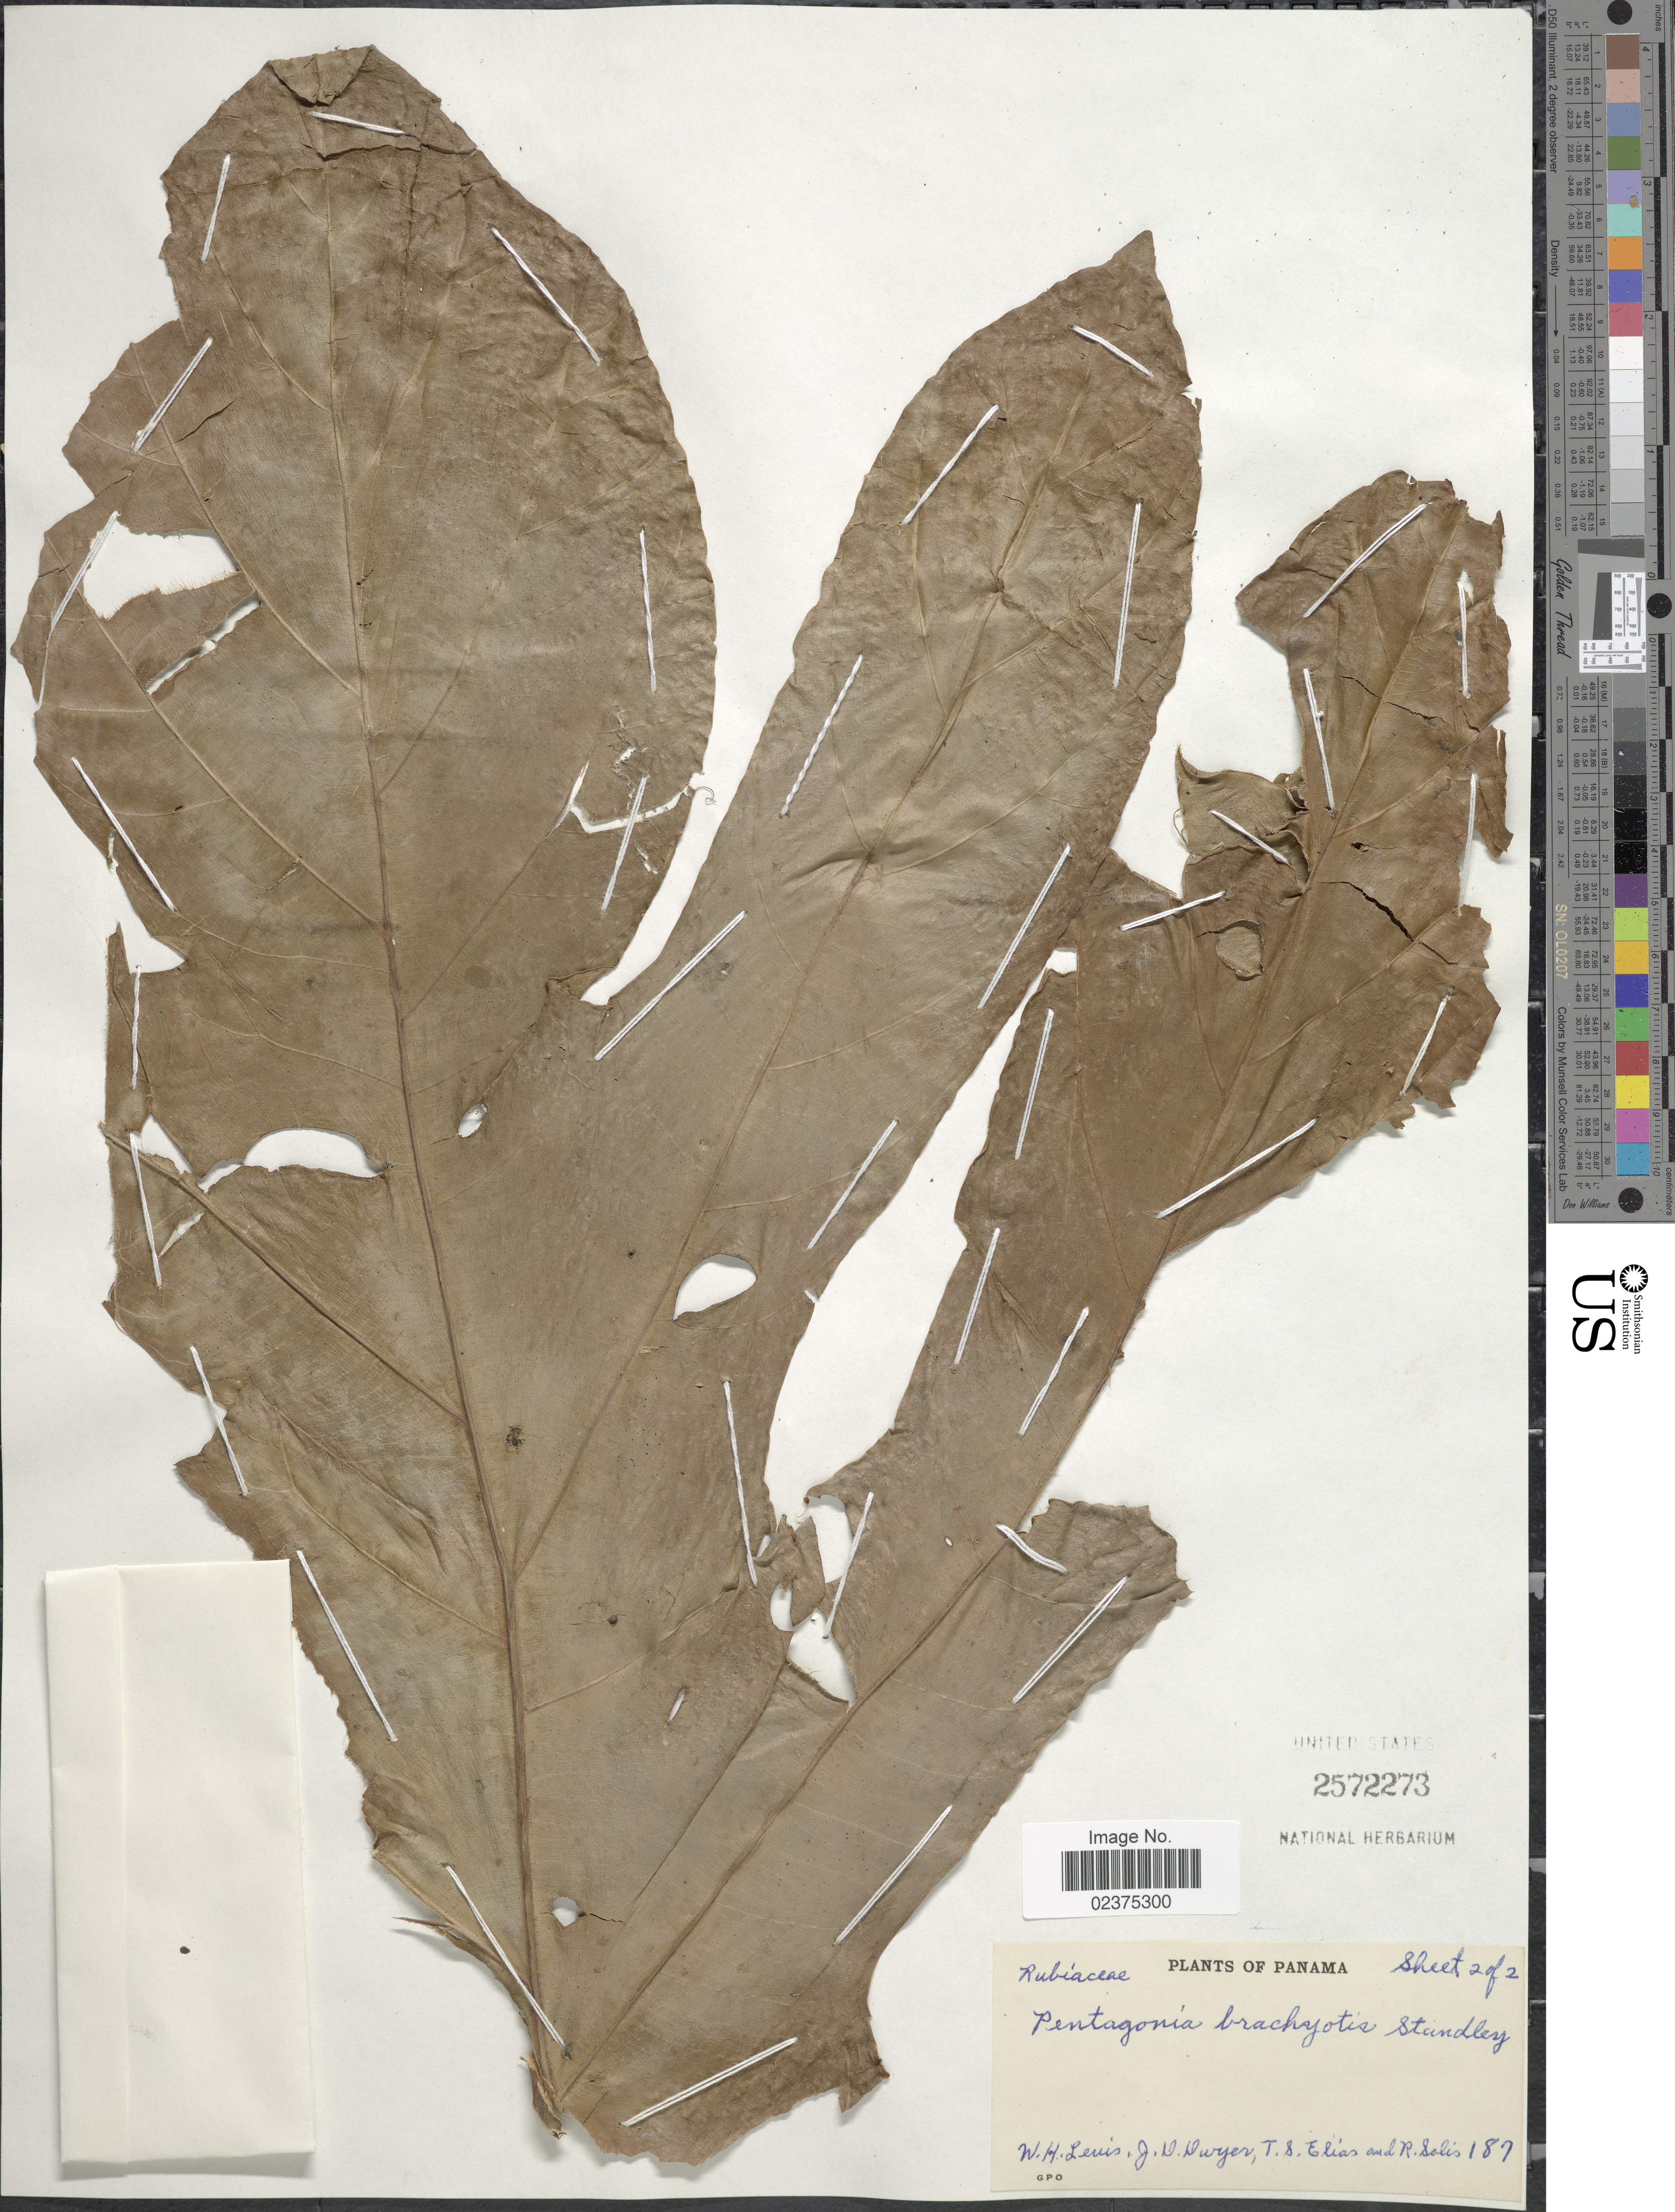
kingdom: Plantae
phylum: Tracheophyta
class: Magnoliopsida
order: Gentianales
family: Rubiaceae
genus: Pentagonia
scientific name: Pentagonia brachyotis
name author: (Standl.) Standl.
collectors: W. H. Lewis, J. D. Dwyer, T. S. Elias & R. Solis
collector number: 187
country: Panama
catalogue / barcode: US 2572273